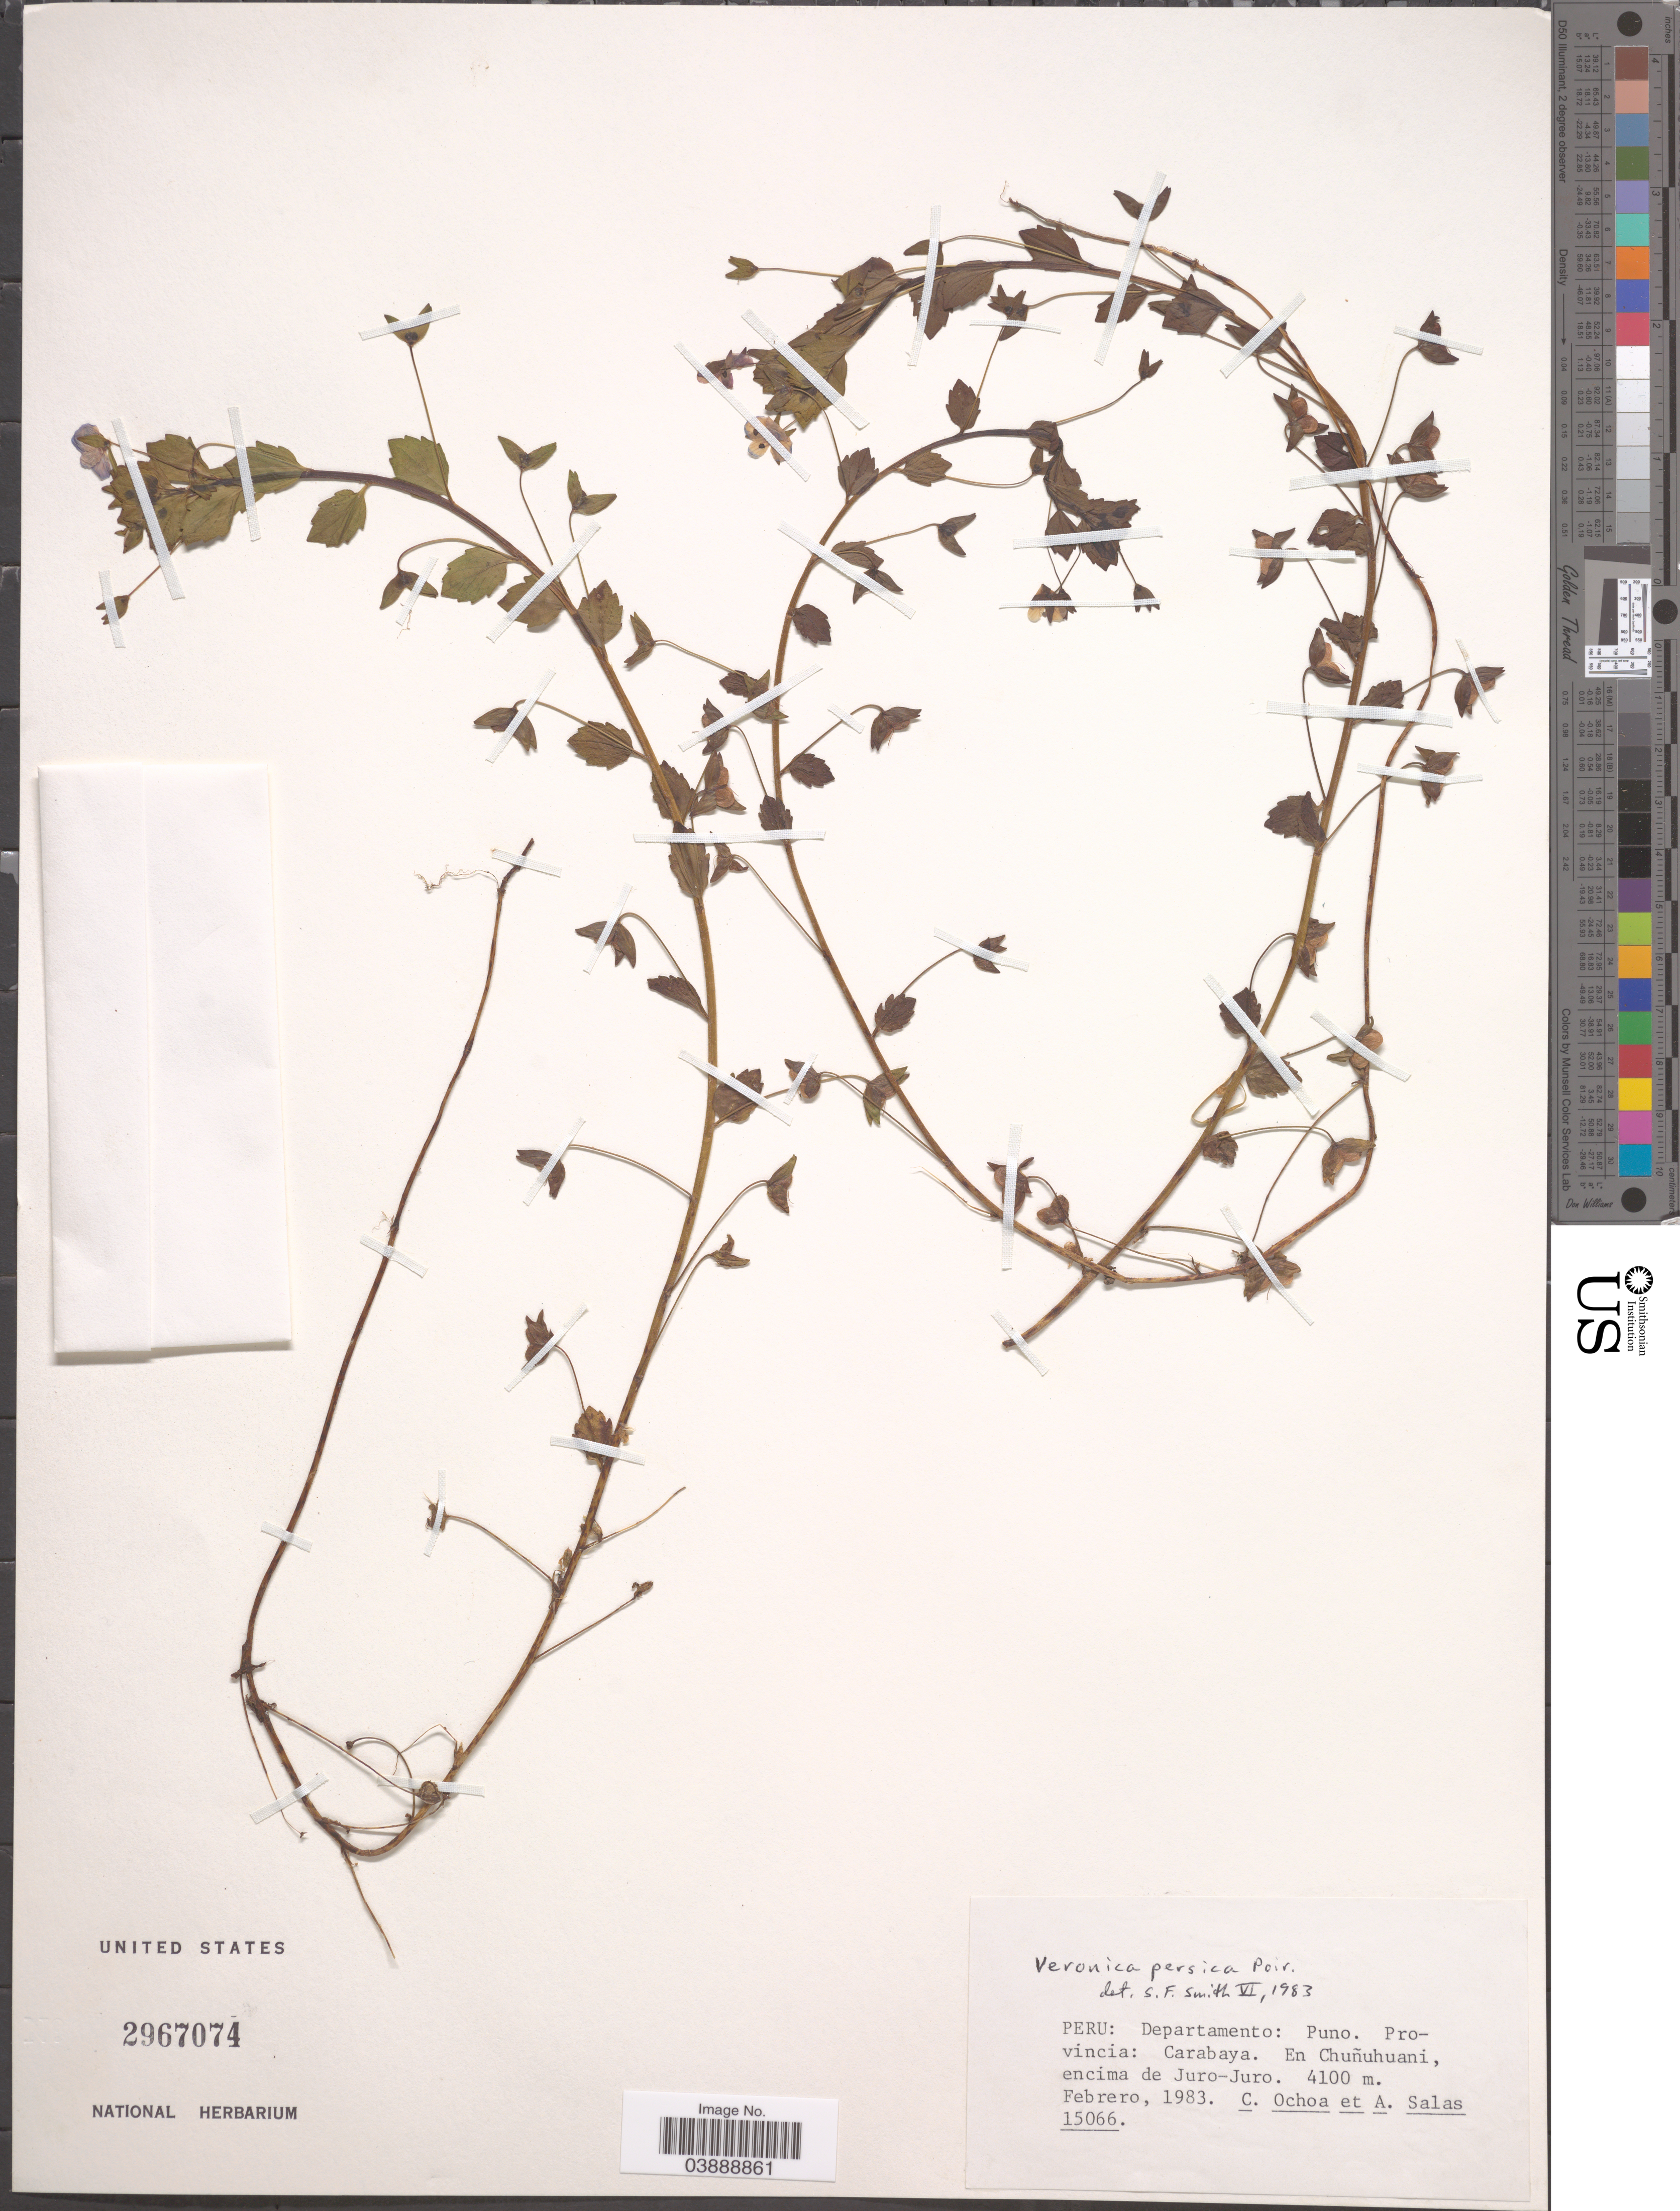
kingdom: Plantae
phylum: Tracheophyta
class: Magnoliopsida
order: Lamiales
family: Plantaginaceae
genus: Veronica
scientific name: Veronica persica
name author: Poir.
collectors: C. Ochoa & A. Salas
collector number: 15066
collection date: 1983-02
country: Peru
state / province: Puno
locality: Departamento: Puno, Provincia: Carabaya. En Chuñuhuani, encima de Juro-Juro.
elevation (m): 4100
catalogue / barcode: US 2967074